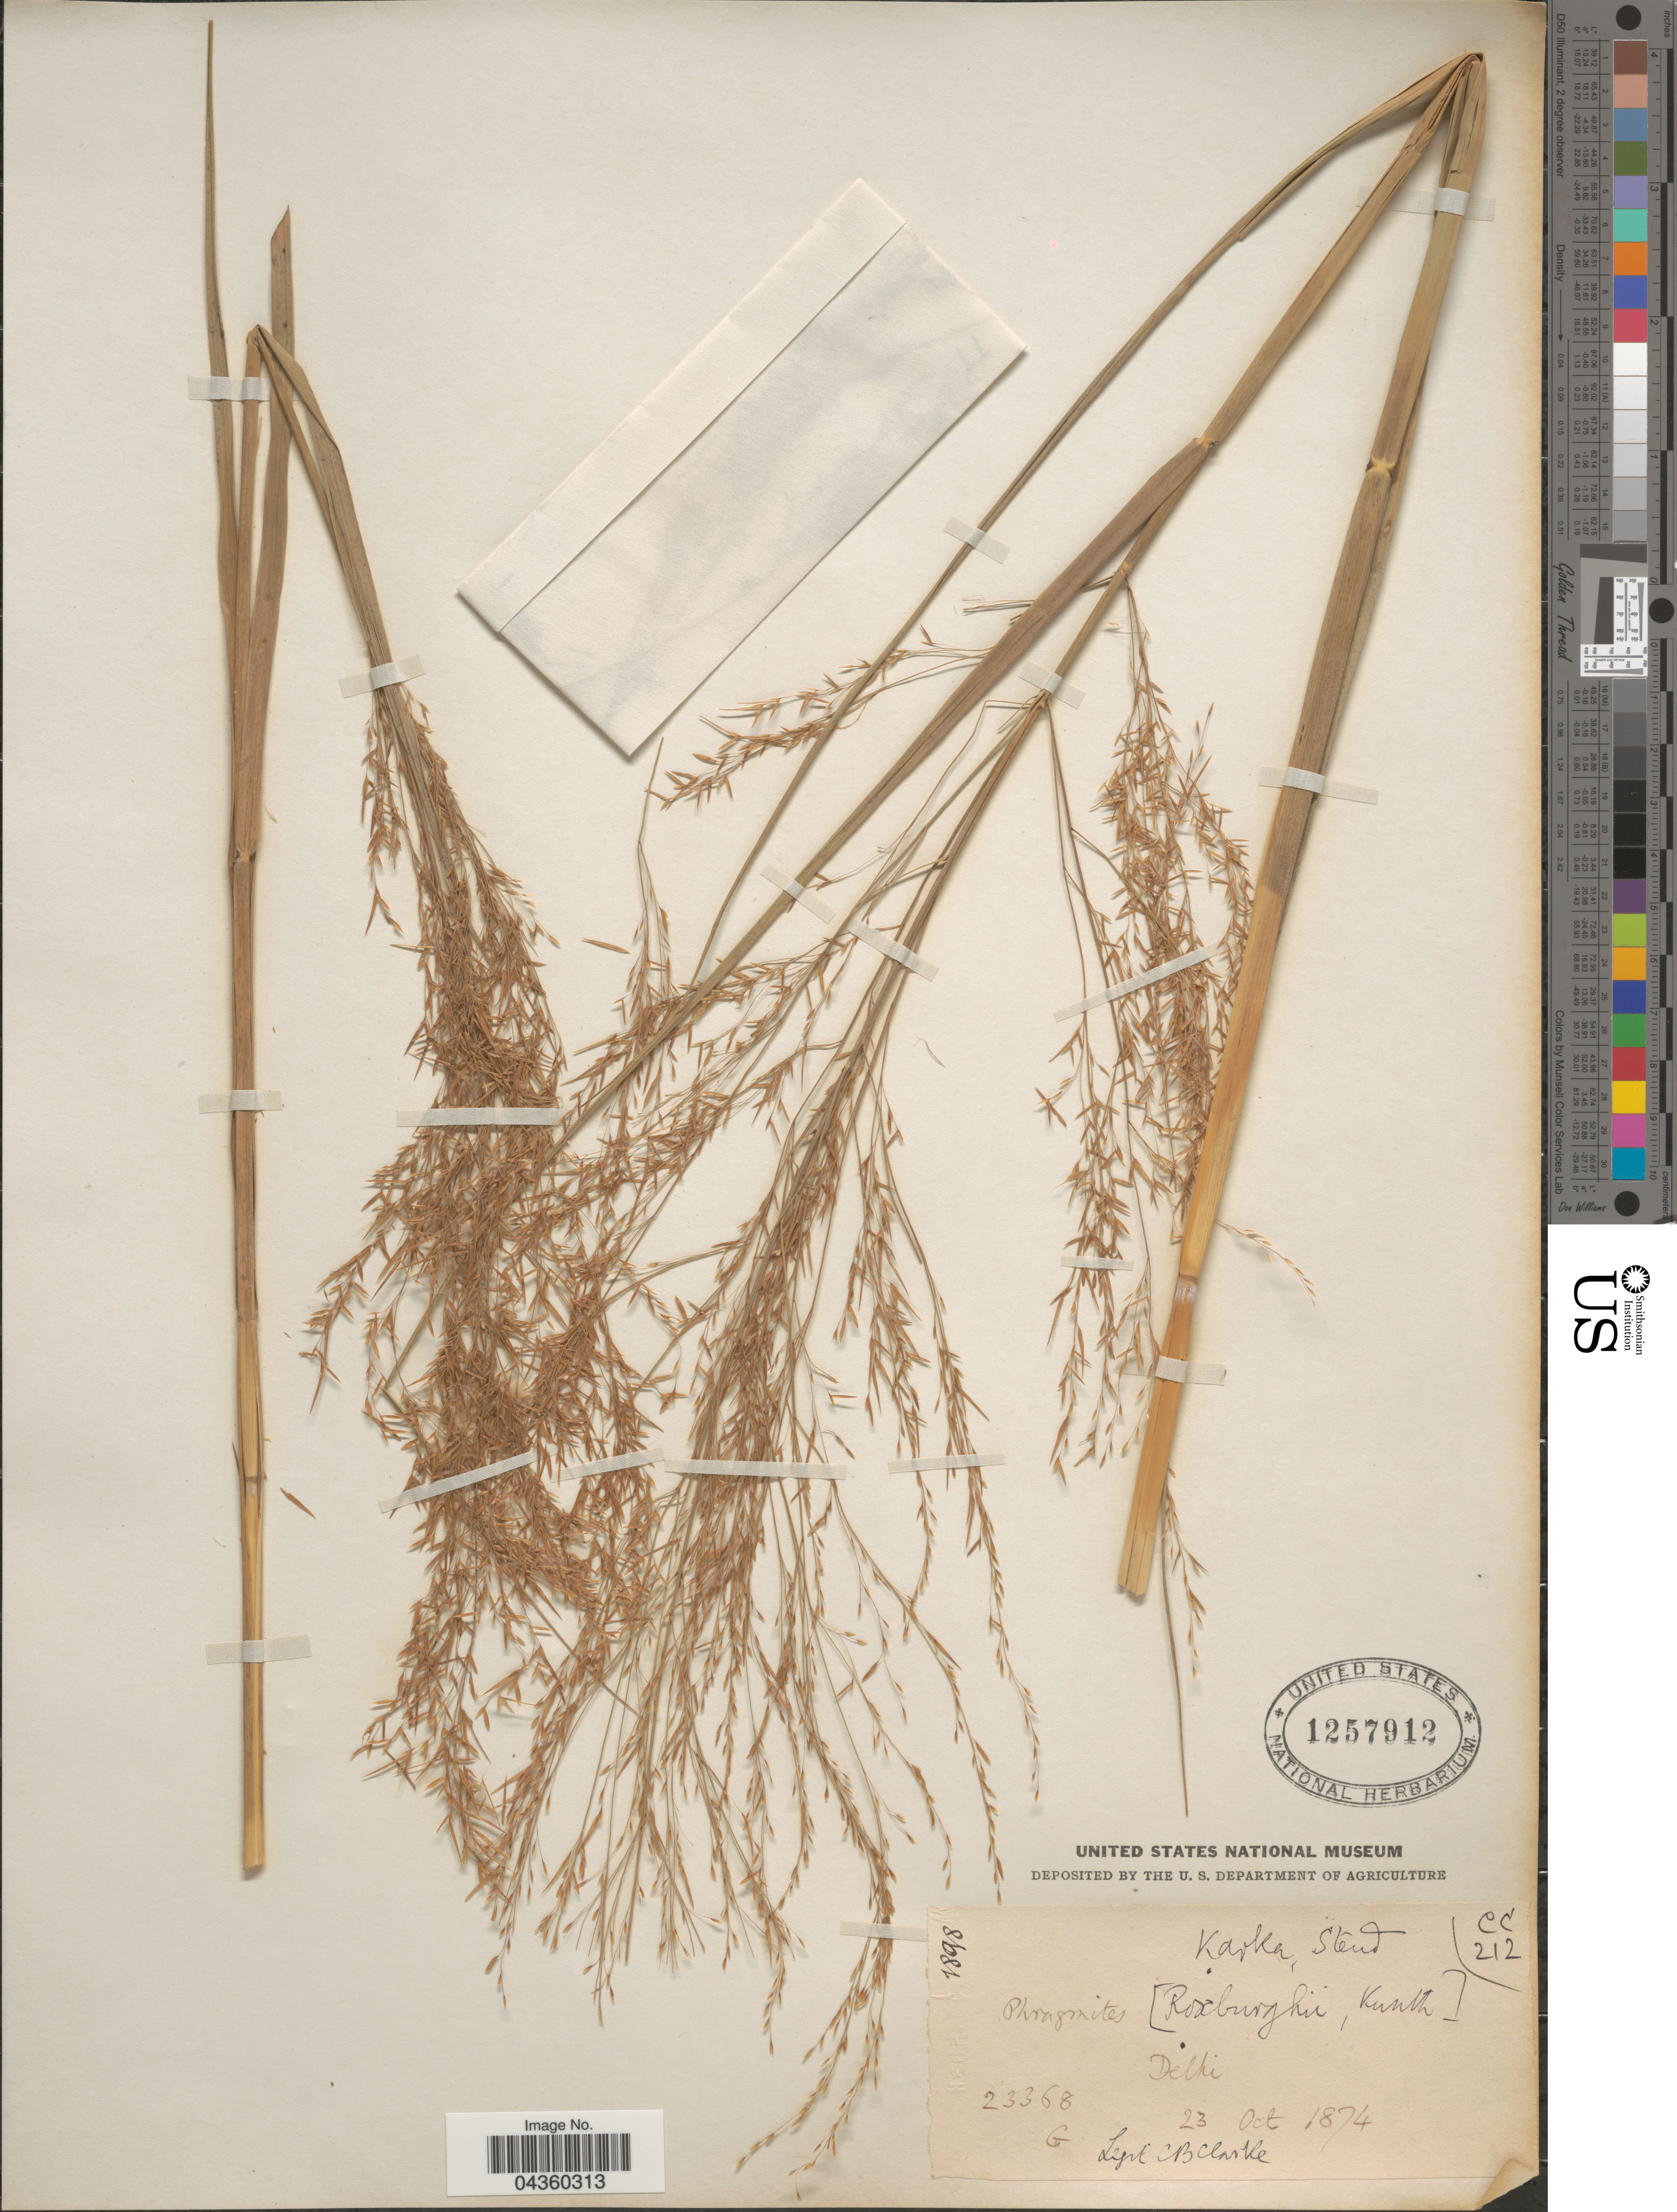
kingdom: Plantae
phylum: Tracheophyta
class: Liliopsida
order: Poales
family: Poaceae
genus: Phragmites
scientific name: Phragmites karka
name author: (Retz.) Trin. ex Steud.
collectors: C. B. Clarke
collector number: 23368G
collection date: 1874-10-23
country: India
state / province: Delhi, Capital Territory of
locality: Delhi.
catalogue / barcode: US 1257912